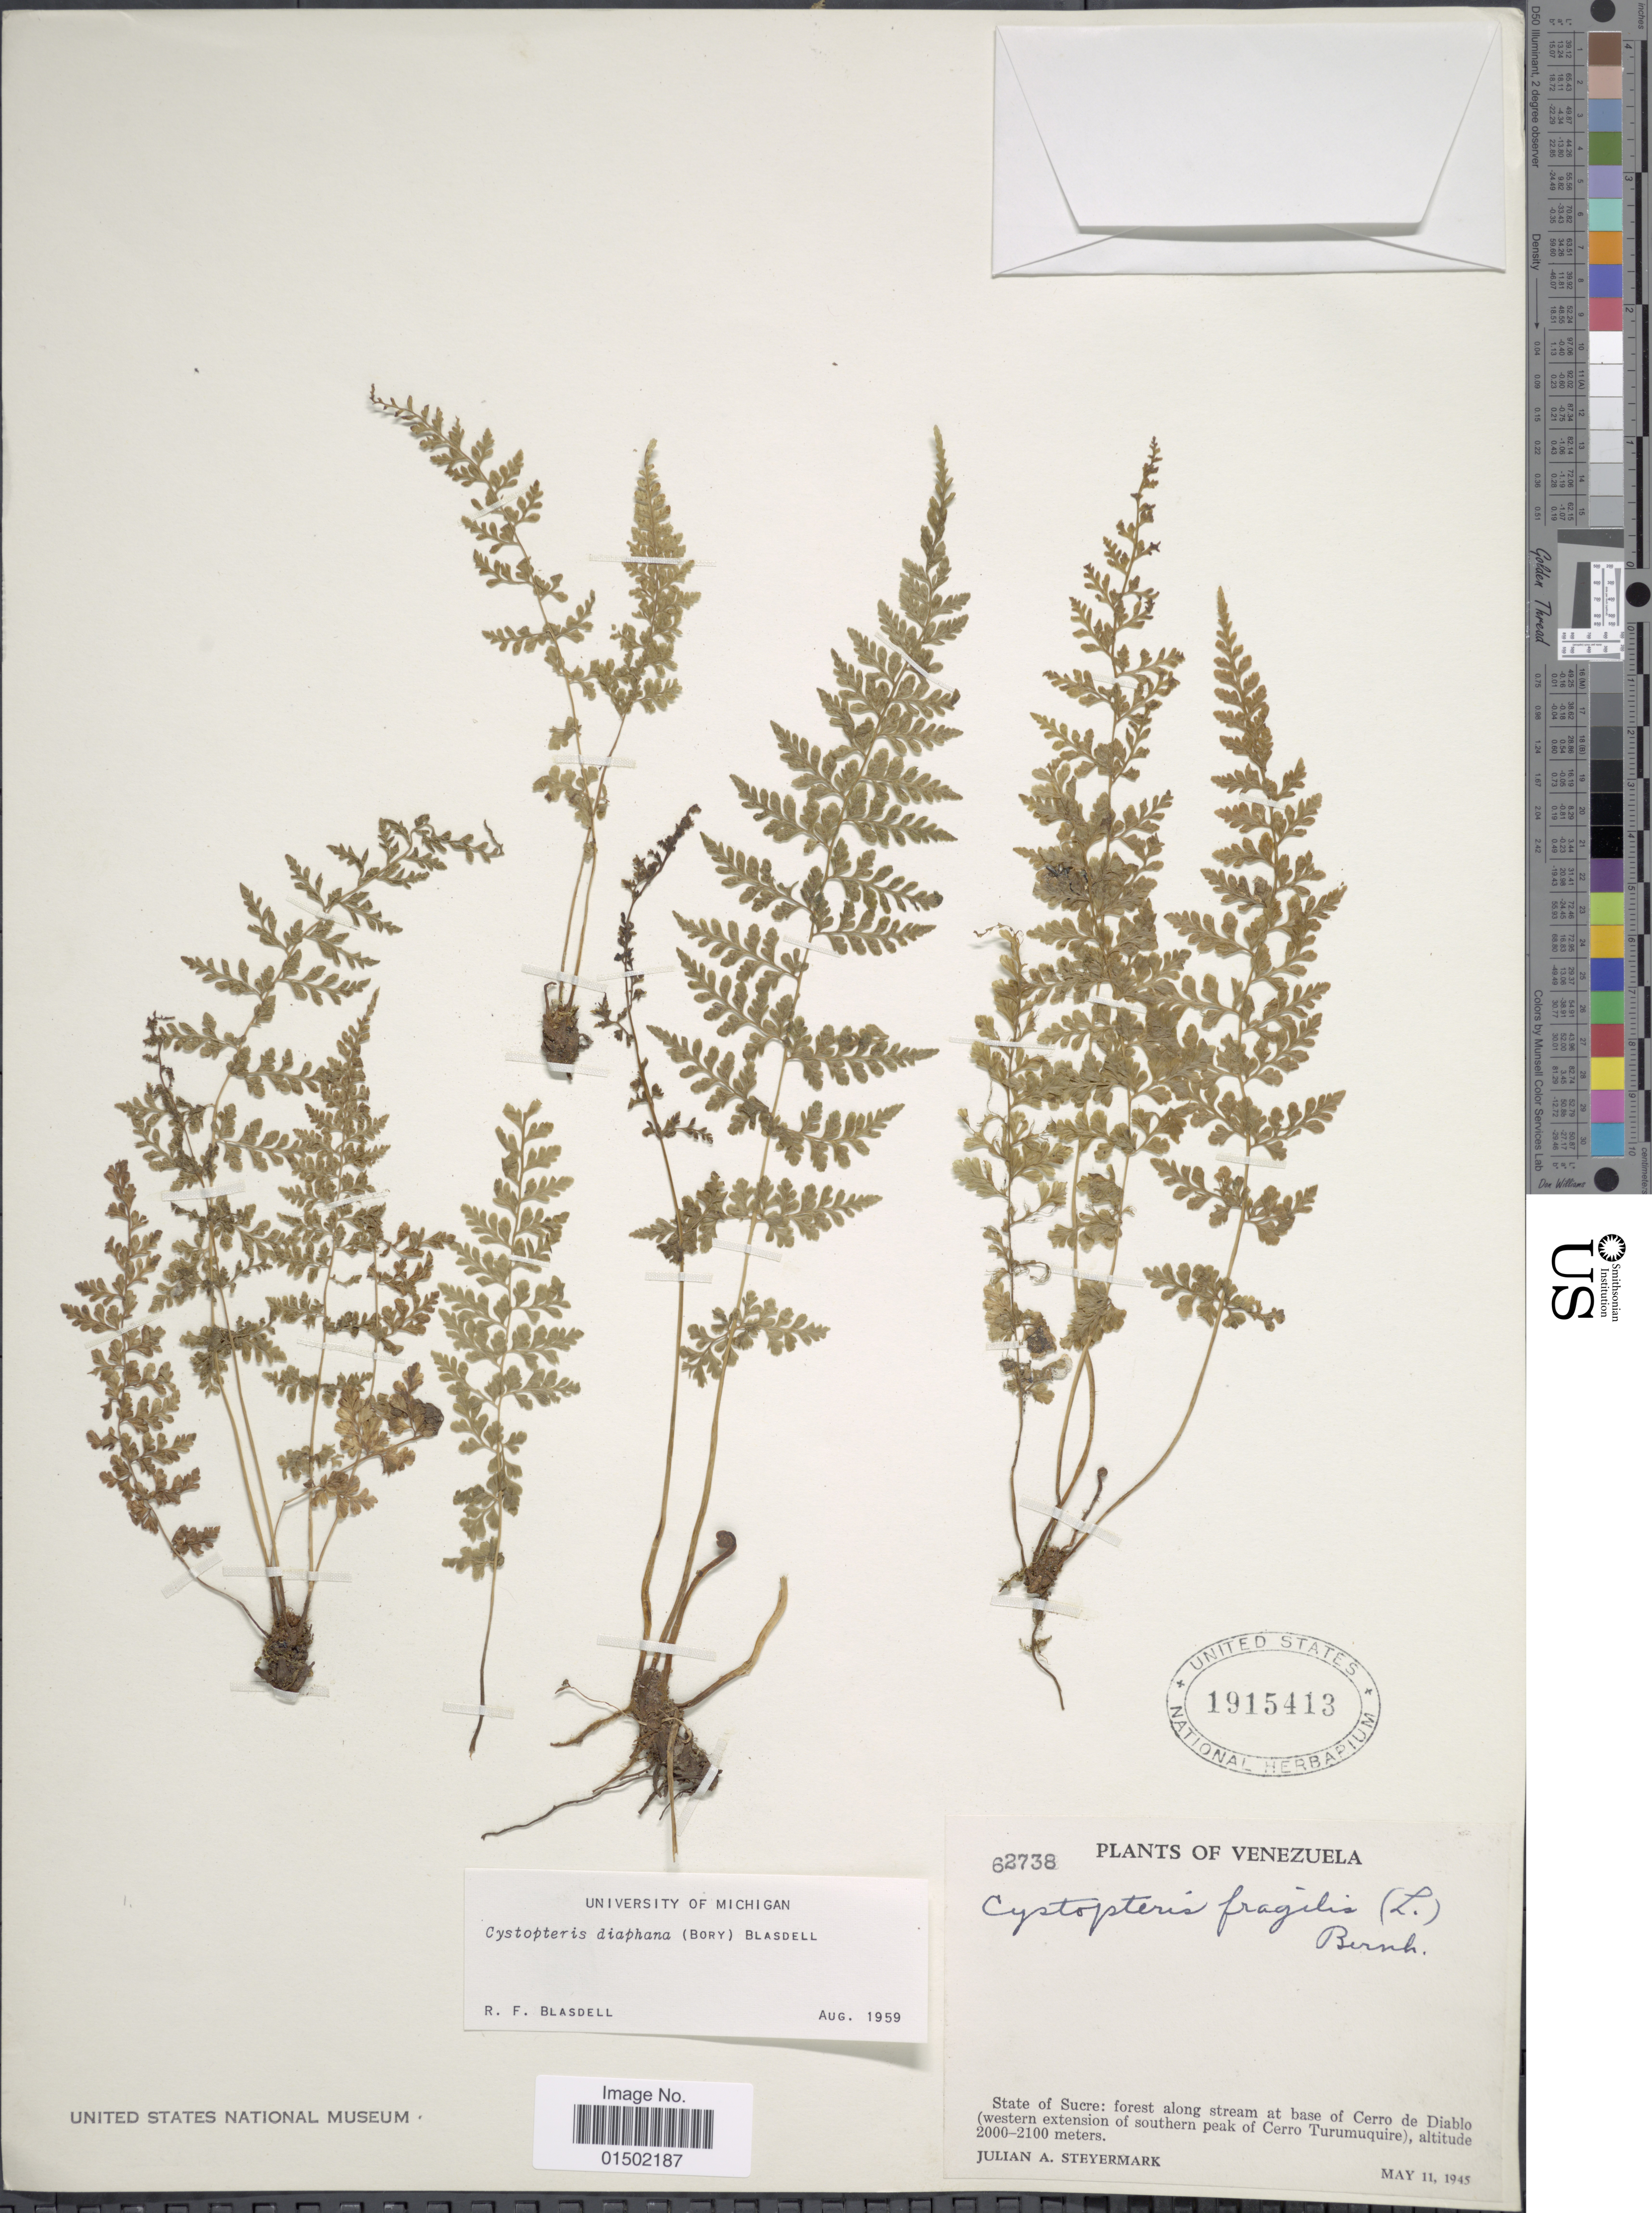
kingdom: Plantae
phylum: Tracheophyta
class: Polypodiopsida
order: Polypodiales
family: Cystopteridaceae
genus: Cystopteris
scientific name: Cystopteris diaphana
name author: (Bory) Blasdell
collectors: J. Steyermark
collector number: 62738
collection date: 1945-05-11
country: Venezuela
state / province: Sucre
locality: Forest along stream at base of Cerro de Diablo (western extension of southern peak of Cerro Turumuquire)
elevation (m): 2000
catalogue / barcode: US 1915413